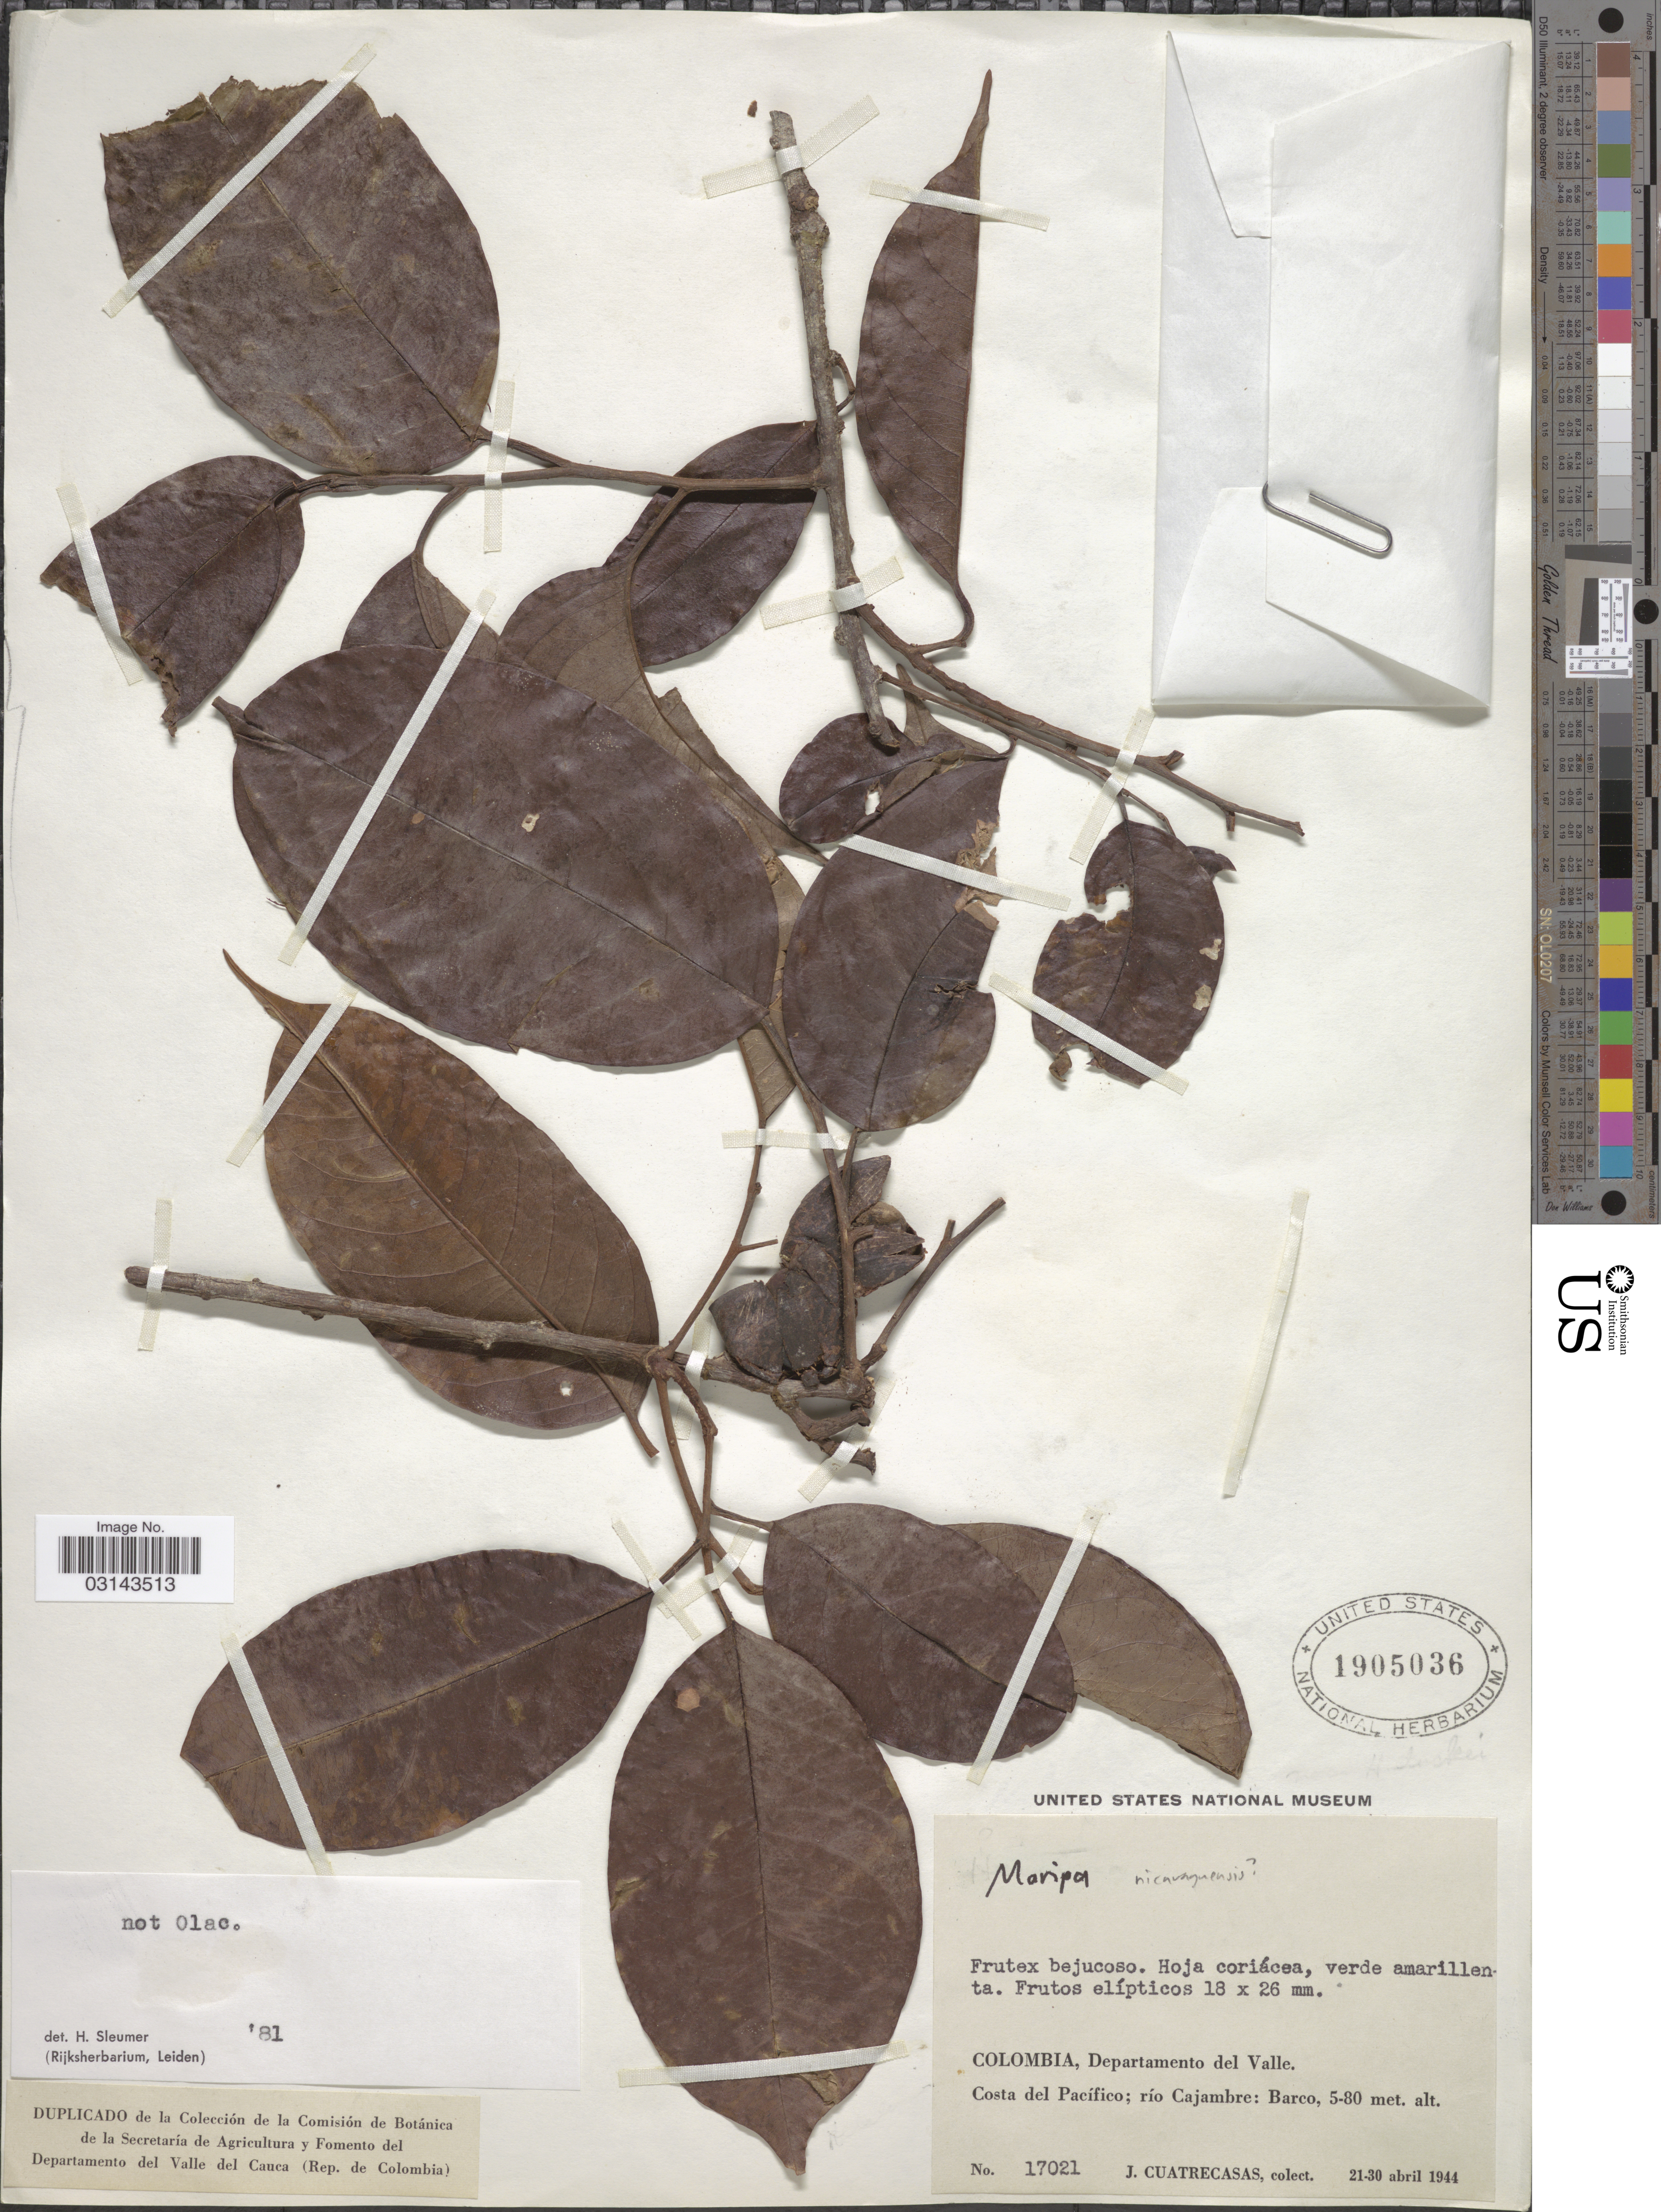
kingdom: Plantae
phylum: Tracheophyta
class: Magnoliopsida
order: Solanales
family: Convolvulaceae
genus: Maripa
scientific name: Maripa nicaraguensis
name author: Hemsl.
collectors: J. Cuatrecasas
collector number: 17021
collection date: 1944-04-21/1944-04-30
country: Colombia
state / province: Valle del Cauca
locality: Departamento del Valle. Costa del Pacífico; río Cajambre: Barco.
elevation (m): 5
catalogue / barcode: US 1905036